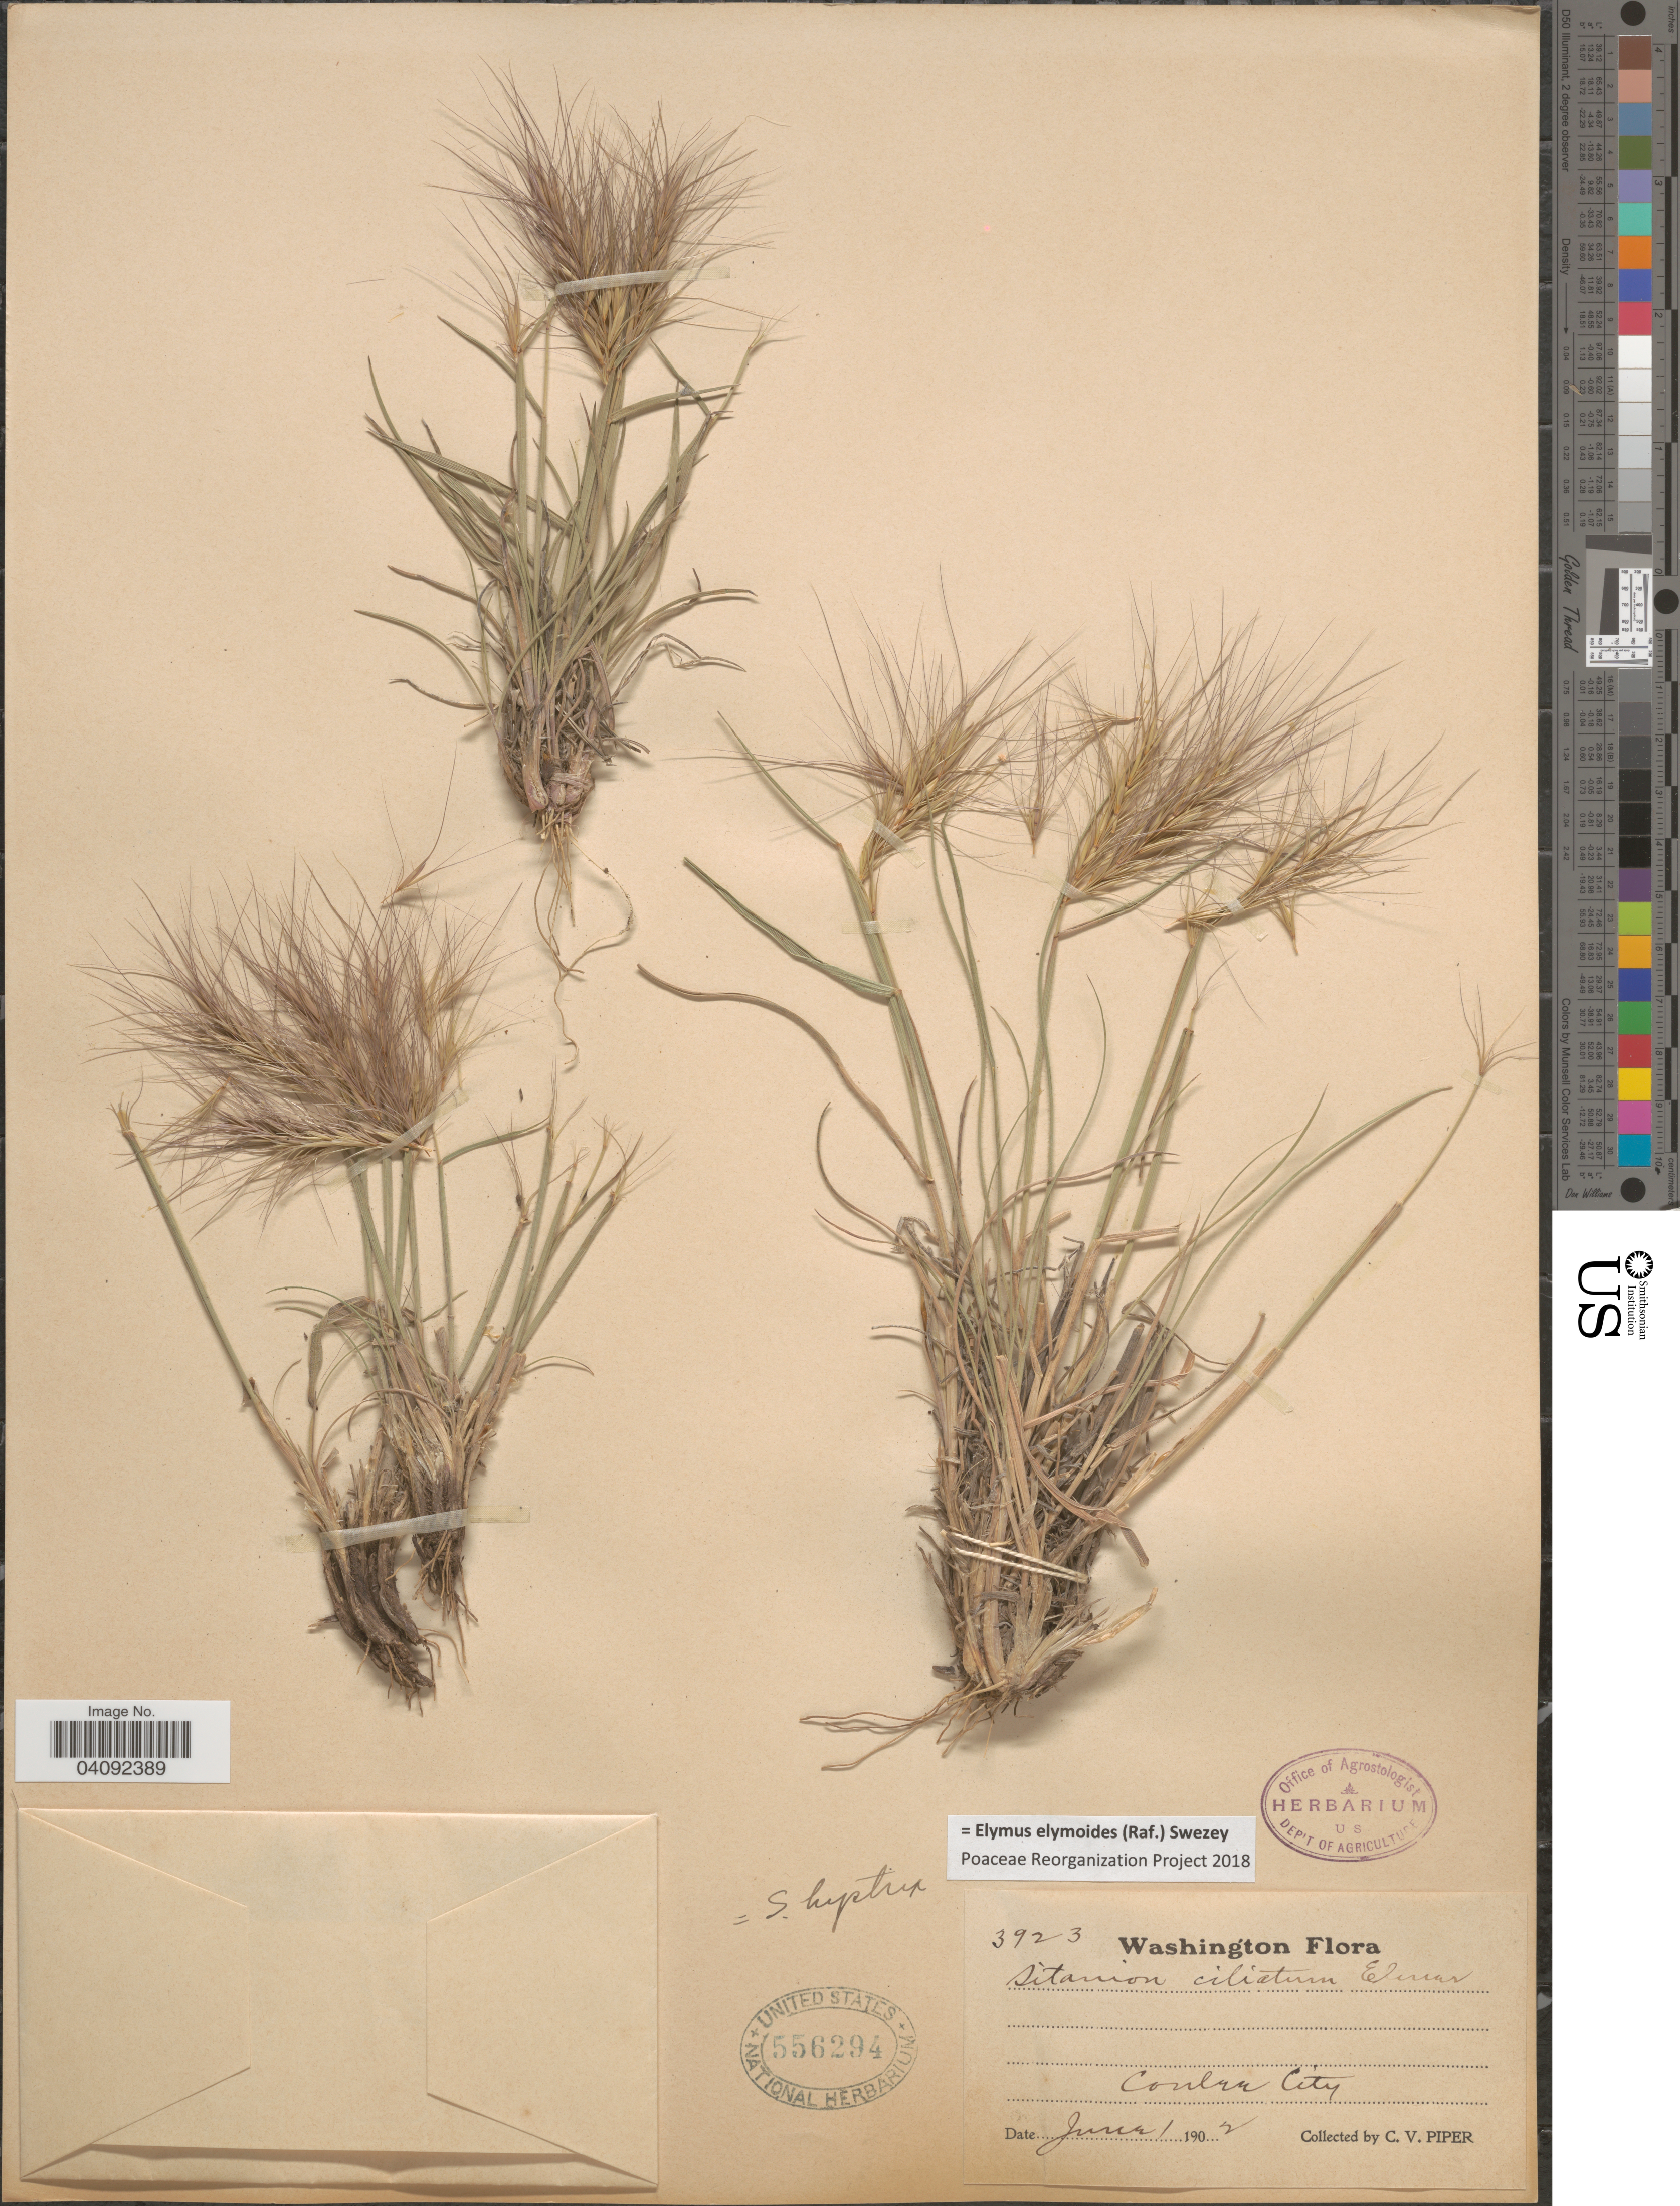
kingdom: Plantae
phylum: Tracheophyta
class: Liliopsida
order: Poales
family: Poaceae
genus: Elymus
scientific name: Elymus elymoides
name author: (Raf.) Swezey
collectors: C. V. Piper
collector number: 3923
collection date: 1902-06-01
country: United States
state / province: Washington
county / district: Grant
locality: Coulee City.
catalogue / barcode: US 556294